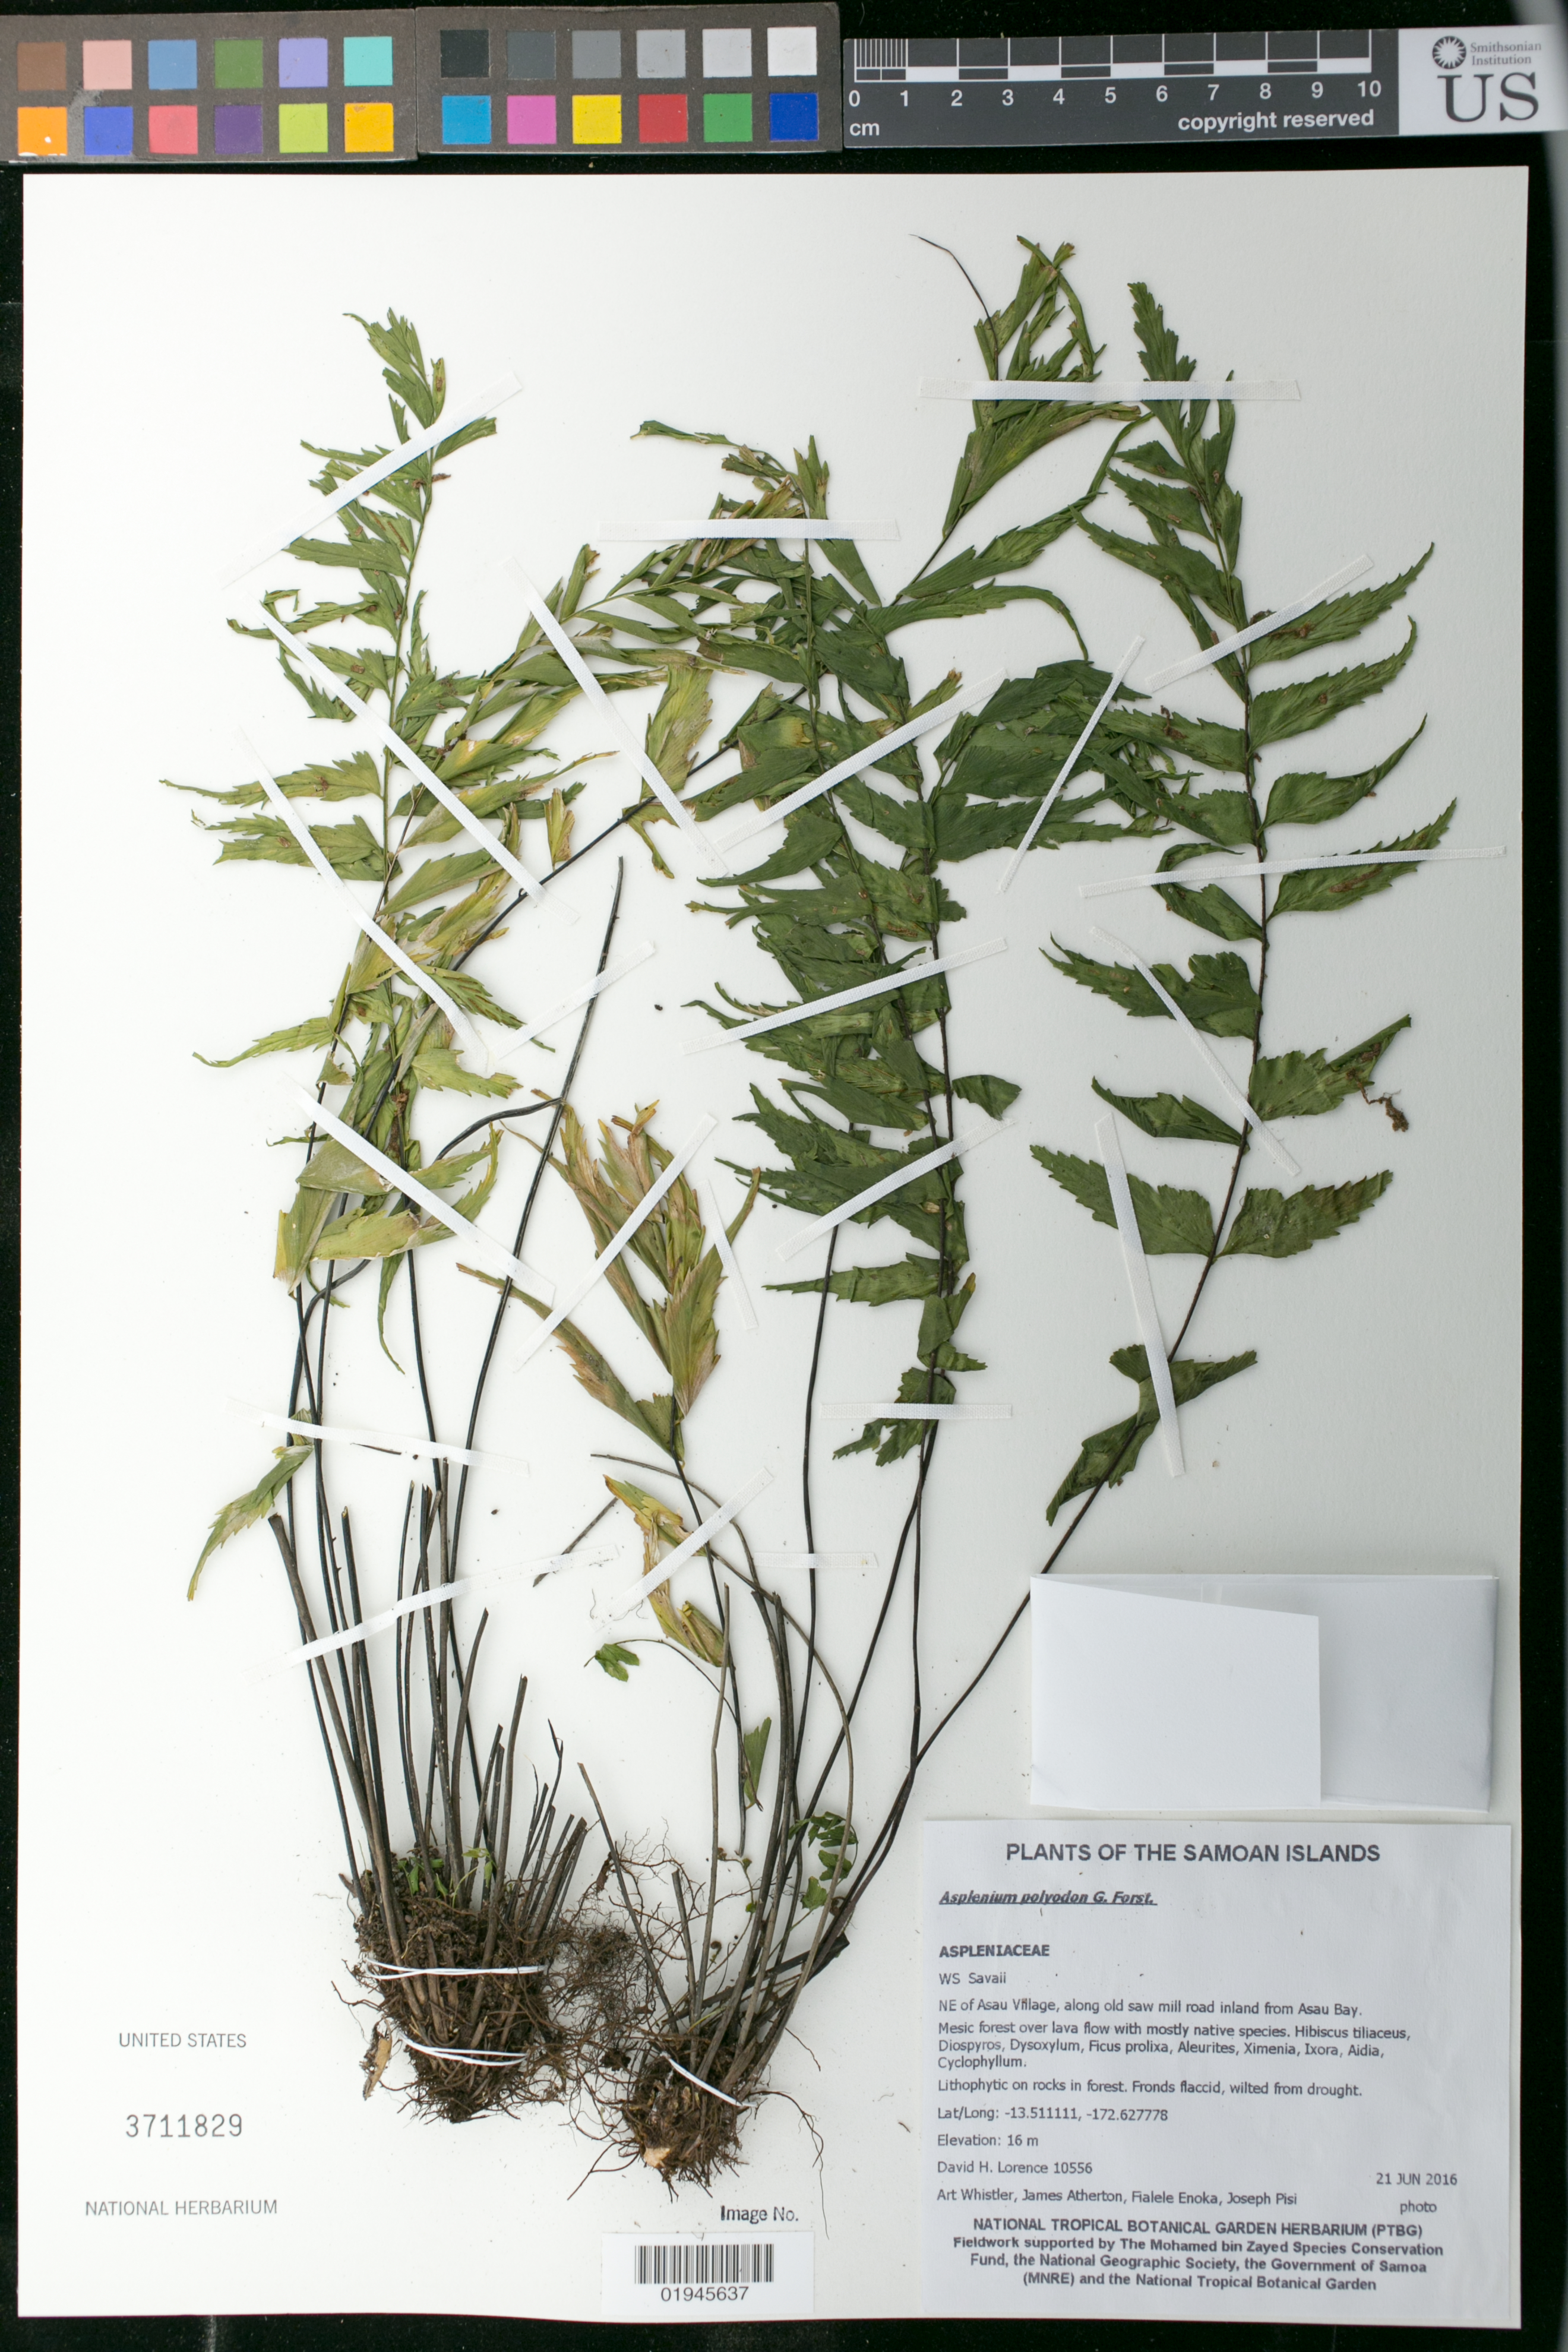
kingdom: Plantae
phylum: Tracheophyta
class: Polypodiopsida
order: Polypodiales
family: Aspleniaceae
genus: Asplenium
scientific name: Asplenium polyodon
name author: G. Forst.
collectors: D. Lorence, A. Whistler, J. Atherton, F. Enoka & J. Pisi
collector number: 10556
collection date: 2016-06-21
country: Samoa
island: Savai'i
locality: NE of Asau Village, along old saw mill road inland from Asau Bay.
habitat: Low mixed mesic forest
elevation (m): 16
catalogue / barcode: US 3711829